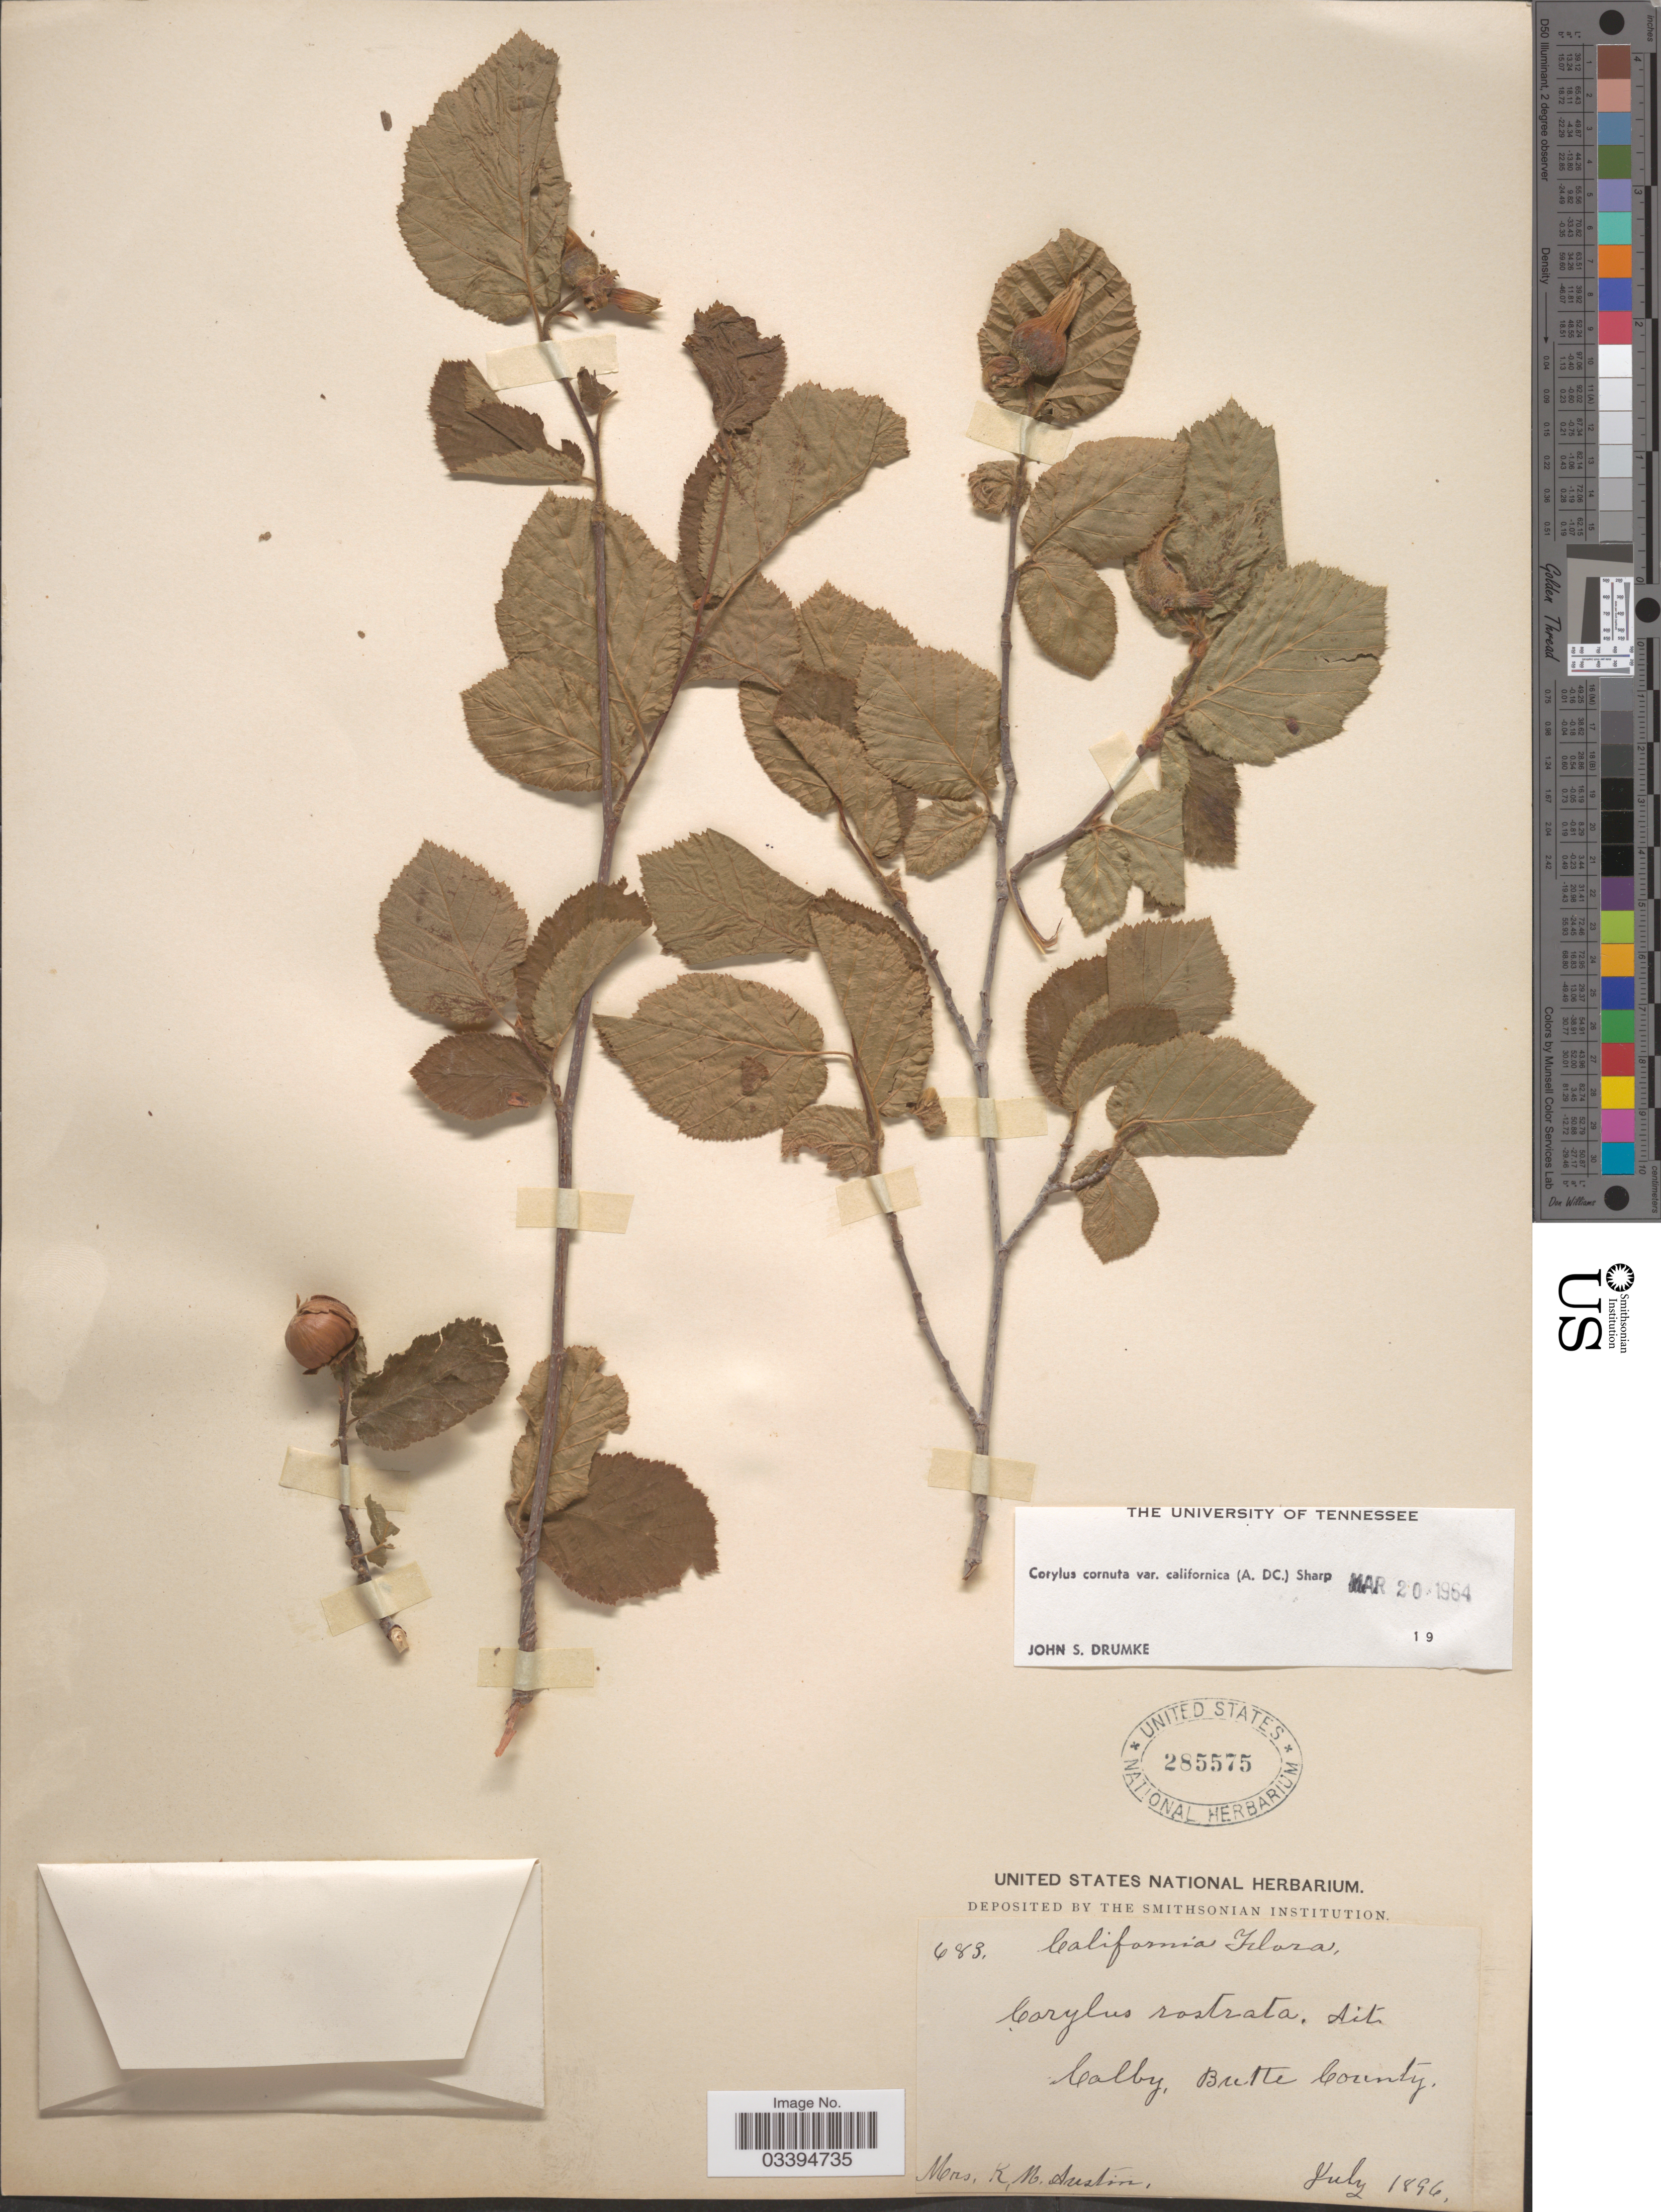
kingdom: Plantae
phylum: Tracheophyta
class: Magnoliopsida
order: Fagales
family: Betulaceae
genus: Corylus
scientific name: Corylus cornuta var. californica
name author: Marshall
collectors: R. Austin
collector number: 683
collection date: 1896-07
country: United States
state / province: California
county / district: Butte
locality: Colby, Butte County.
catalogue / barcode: US 285575